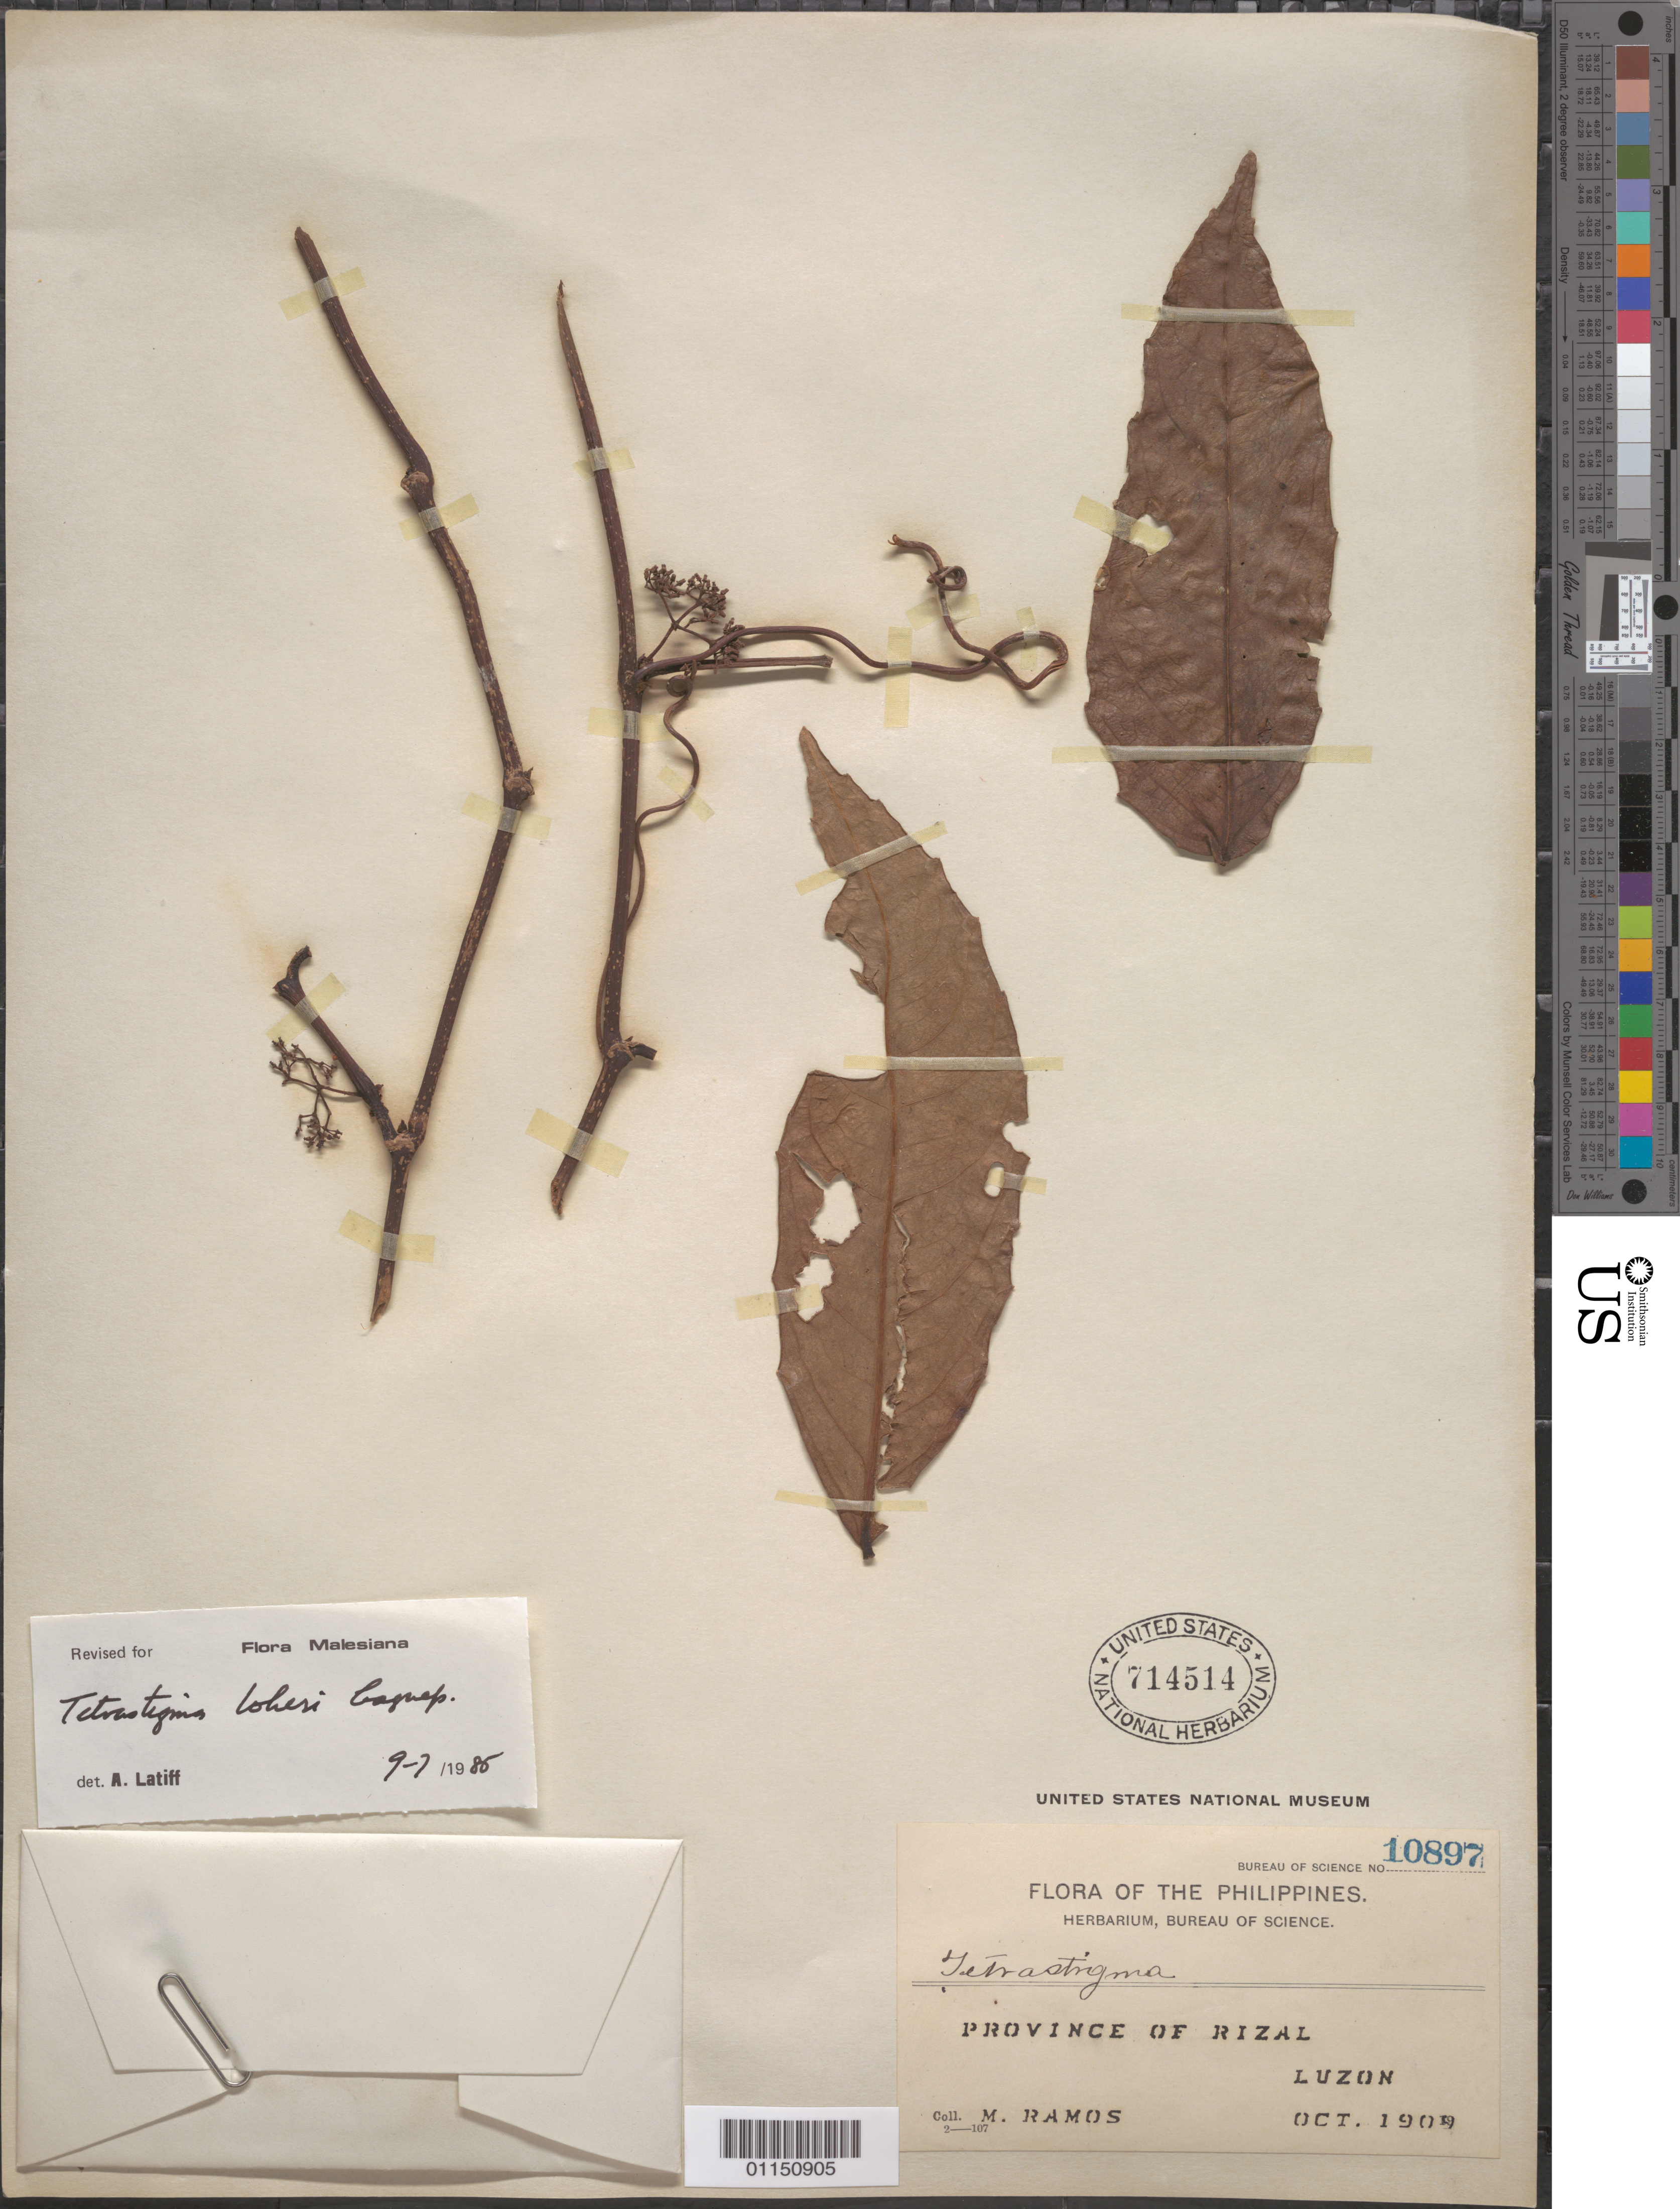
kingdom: Plantae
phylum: Tracheophyta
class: Magnoliopsida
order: Vitales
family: Vitaceae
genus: Tetrastigma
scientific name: Tetrastigma loheri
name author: Gagnep.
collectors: M. Ramos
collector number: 10897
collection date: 1909-10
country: Philippines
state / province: Calabarzon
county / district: Rizal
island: Luzon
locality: Luzon.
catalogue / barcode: US 714514